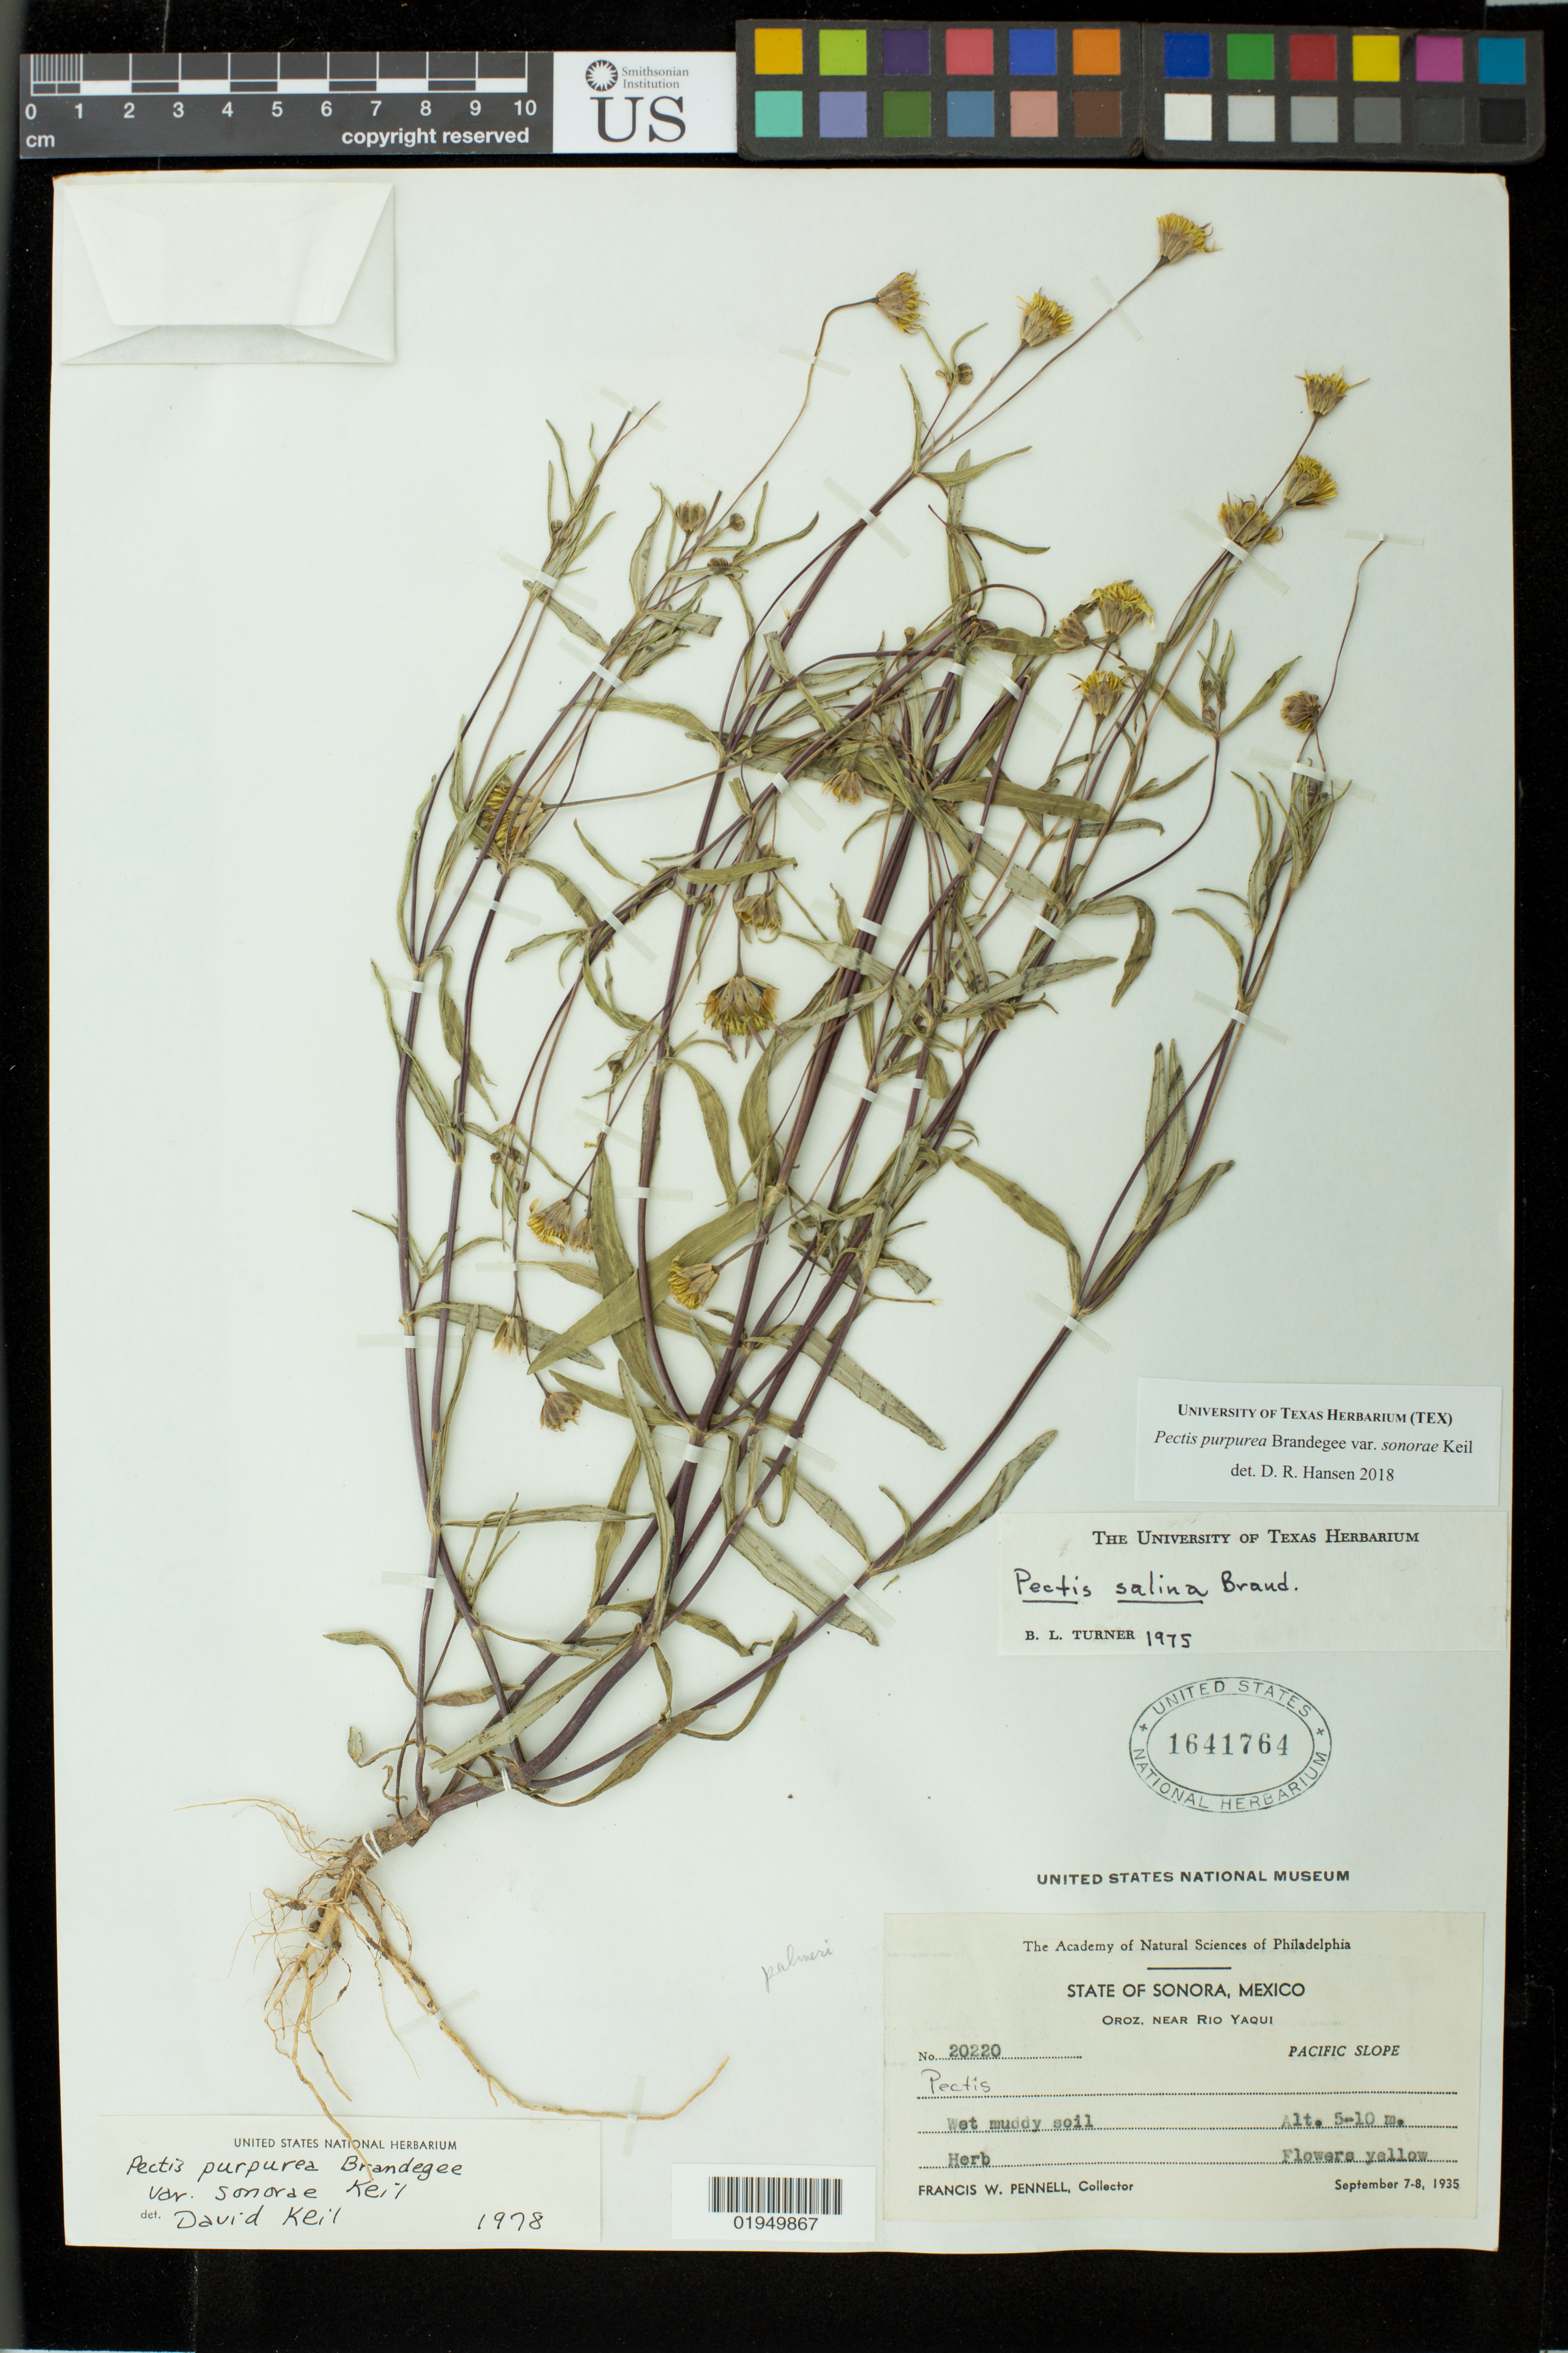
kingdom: Plantae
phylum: Tracheophyta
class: Magnoliopsida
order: Asterales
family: Asteraceae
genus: Pectis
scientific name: Pectis purpurea var. sonorae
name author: D.J. Keil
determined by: Hansen, D. R.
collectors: F. W. Pennell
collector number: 20220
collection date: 1935-09-07/1935-09-08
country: Mexico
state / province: Sonora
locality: Pacific Slope; Oroz, near Rio Yaqui.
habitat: Wet, muddy soil.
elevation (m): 5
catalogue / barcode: US 1641764